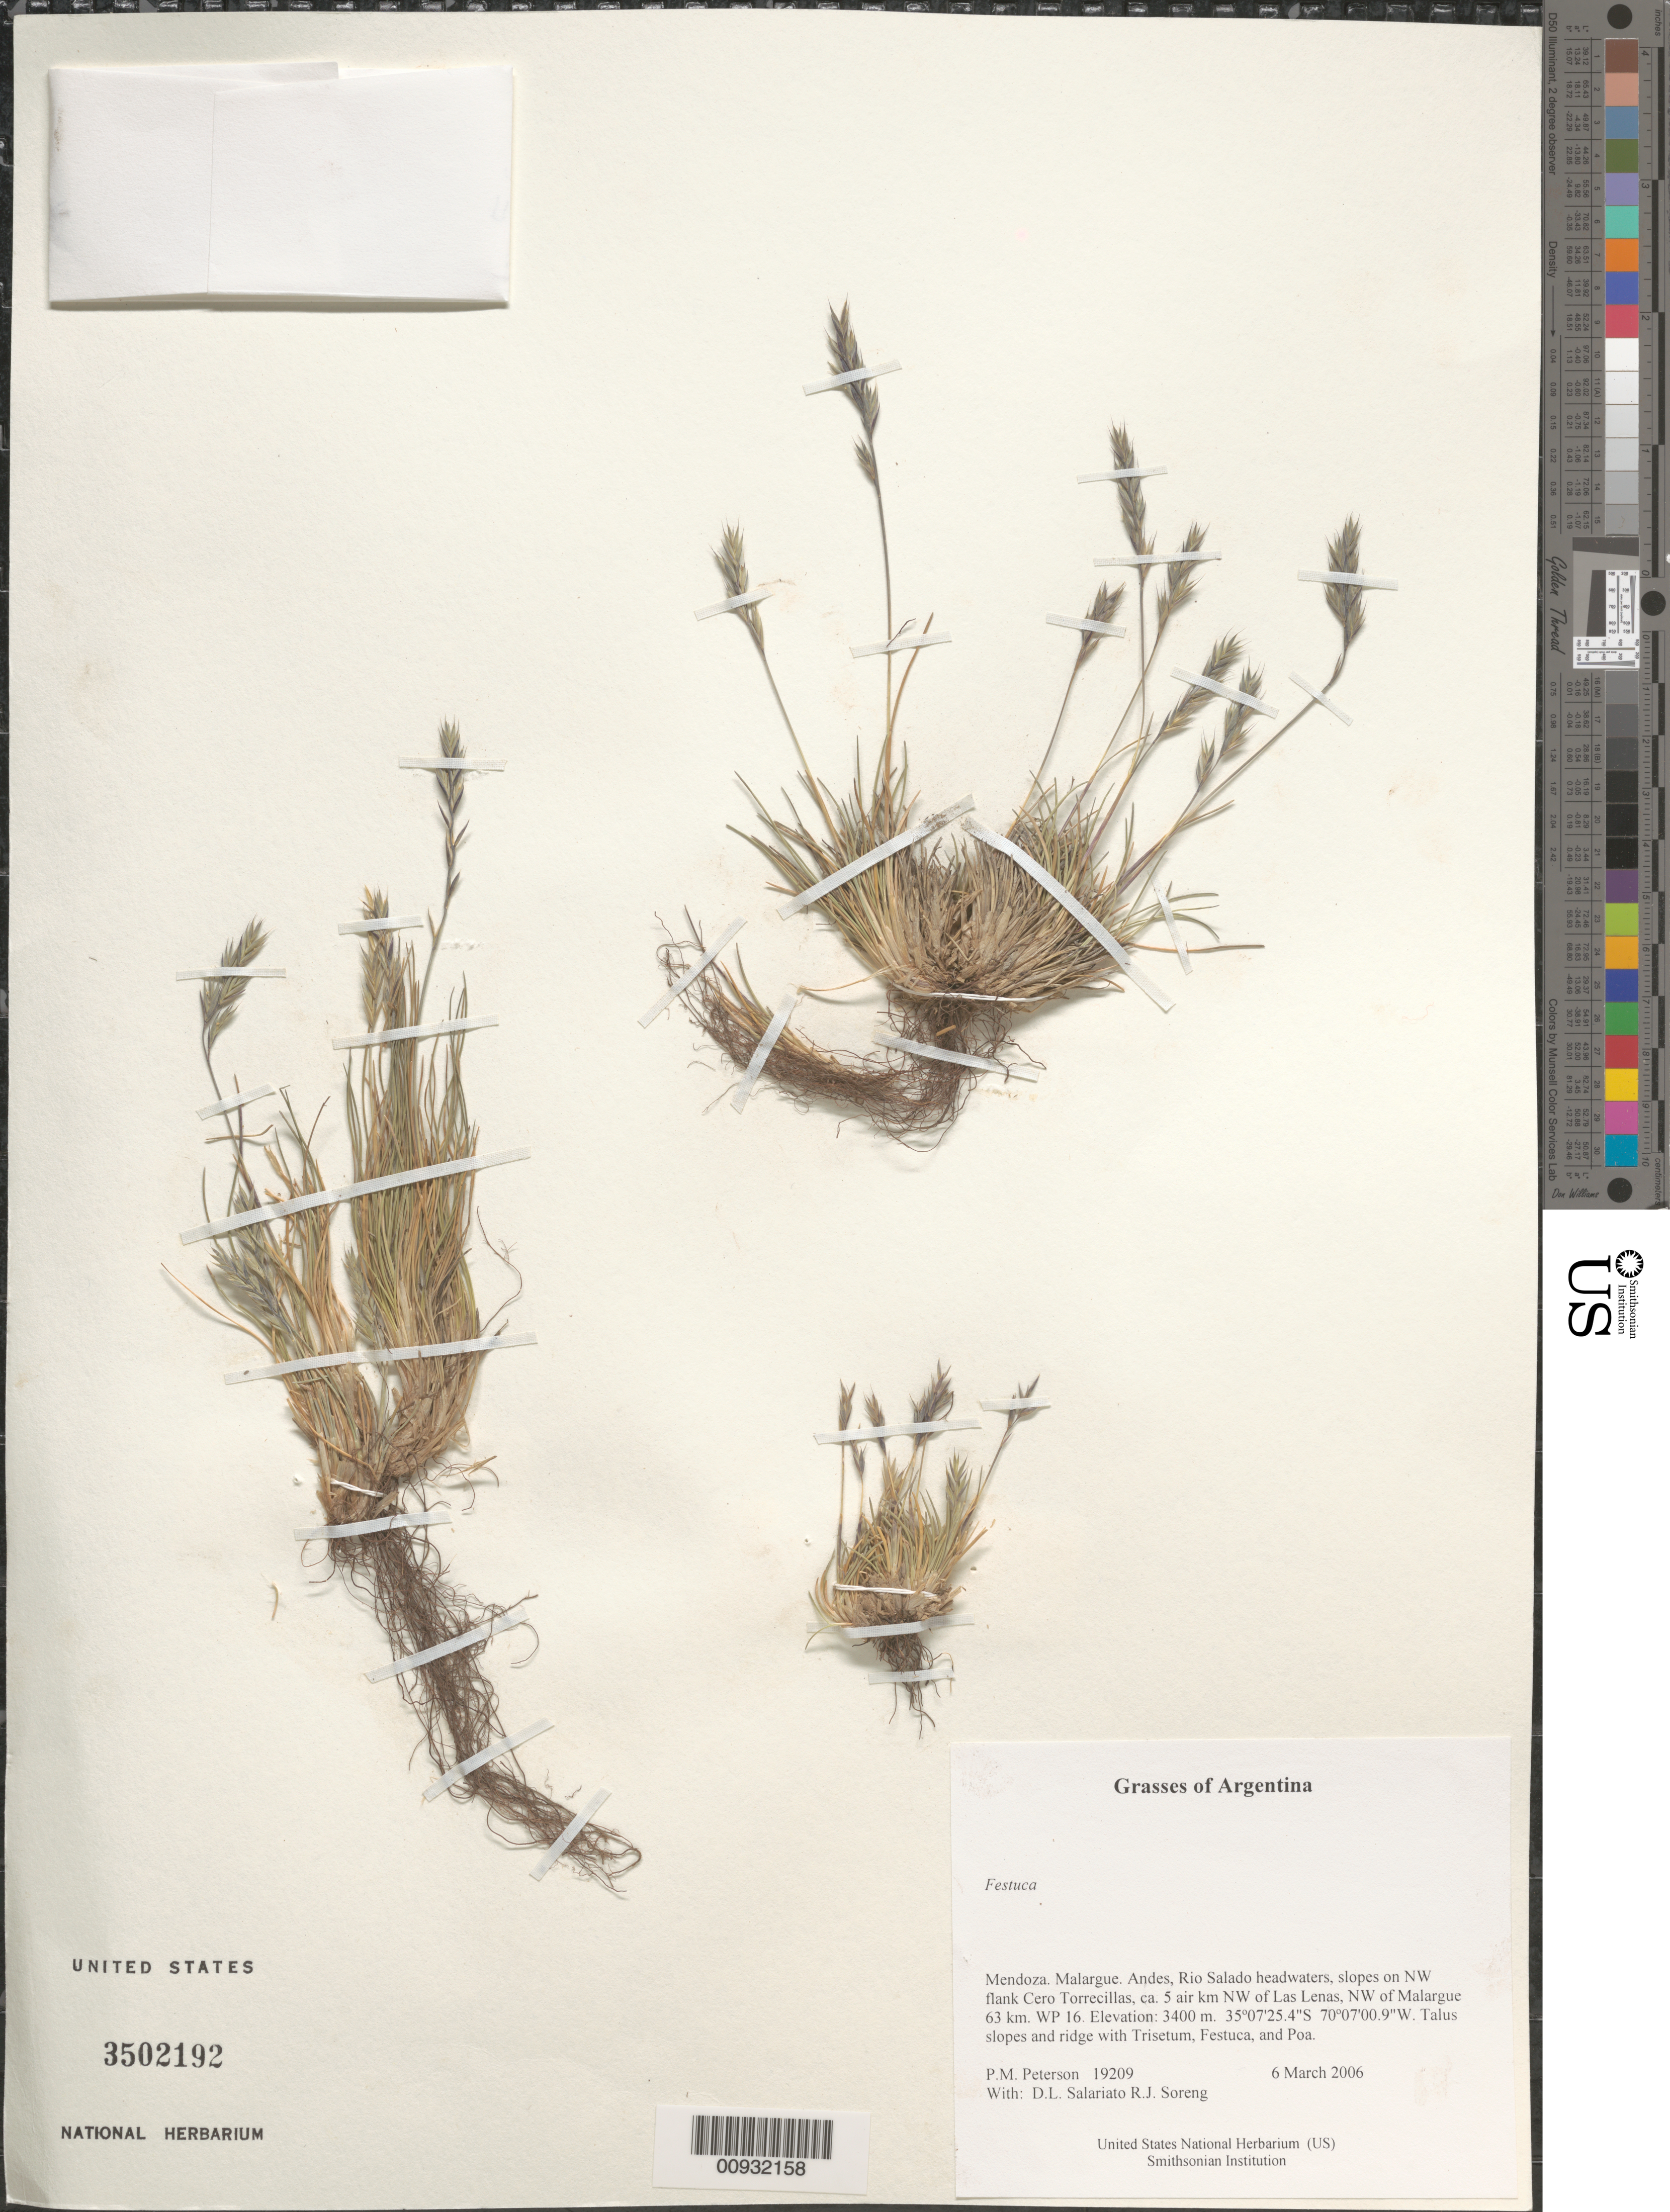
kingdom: Plantae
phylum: Tracheophyta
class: Liliopsida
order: Poales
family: Poaceae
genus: Festuca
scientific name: Festuca sp.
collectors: P. M. Peterson, R. J. Soreng, D. Salariato & A. Panizza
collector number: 19209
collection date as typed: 06 Mar 2006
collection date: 2006-03-06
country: Argentina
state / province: Mendoza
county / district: Malargue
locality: Andes, Rio Salado headwaters, slopes on NW flank Cero Torrecillas, ca. 5 air km NW of Las Lenas, NW of Malargue 63 km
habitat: Talus slopes and ridge with Trisetum, Festuca, and Poa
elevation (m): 3400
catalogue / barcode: US 3502192